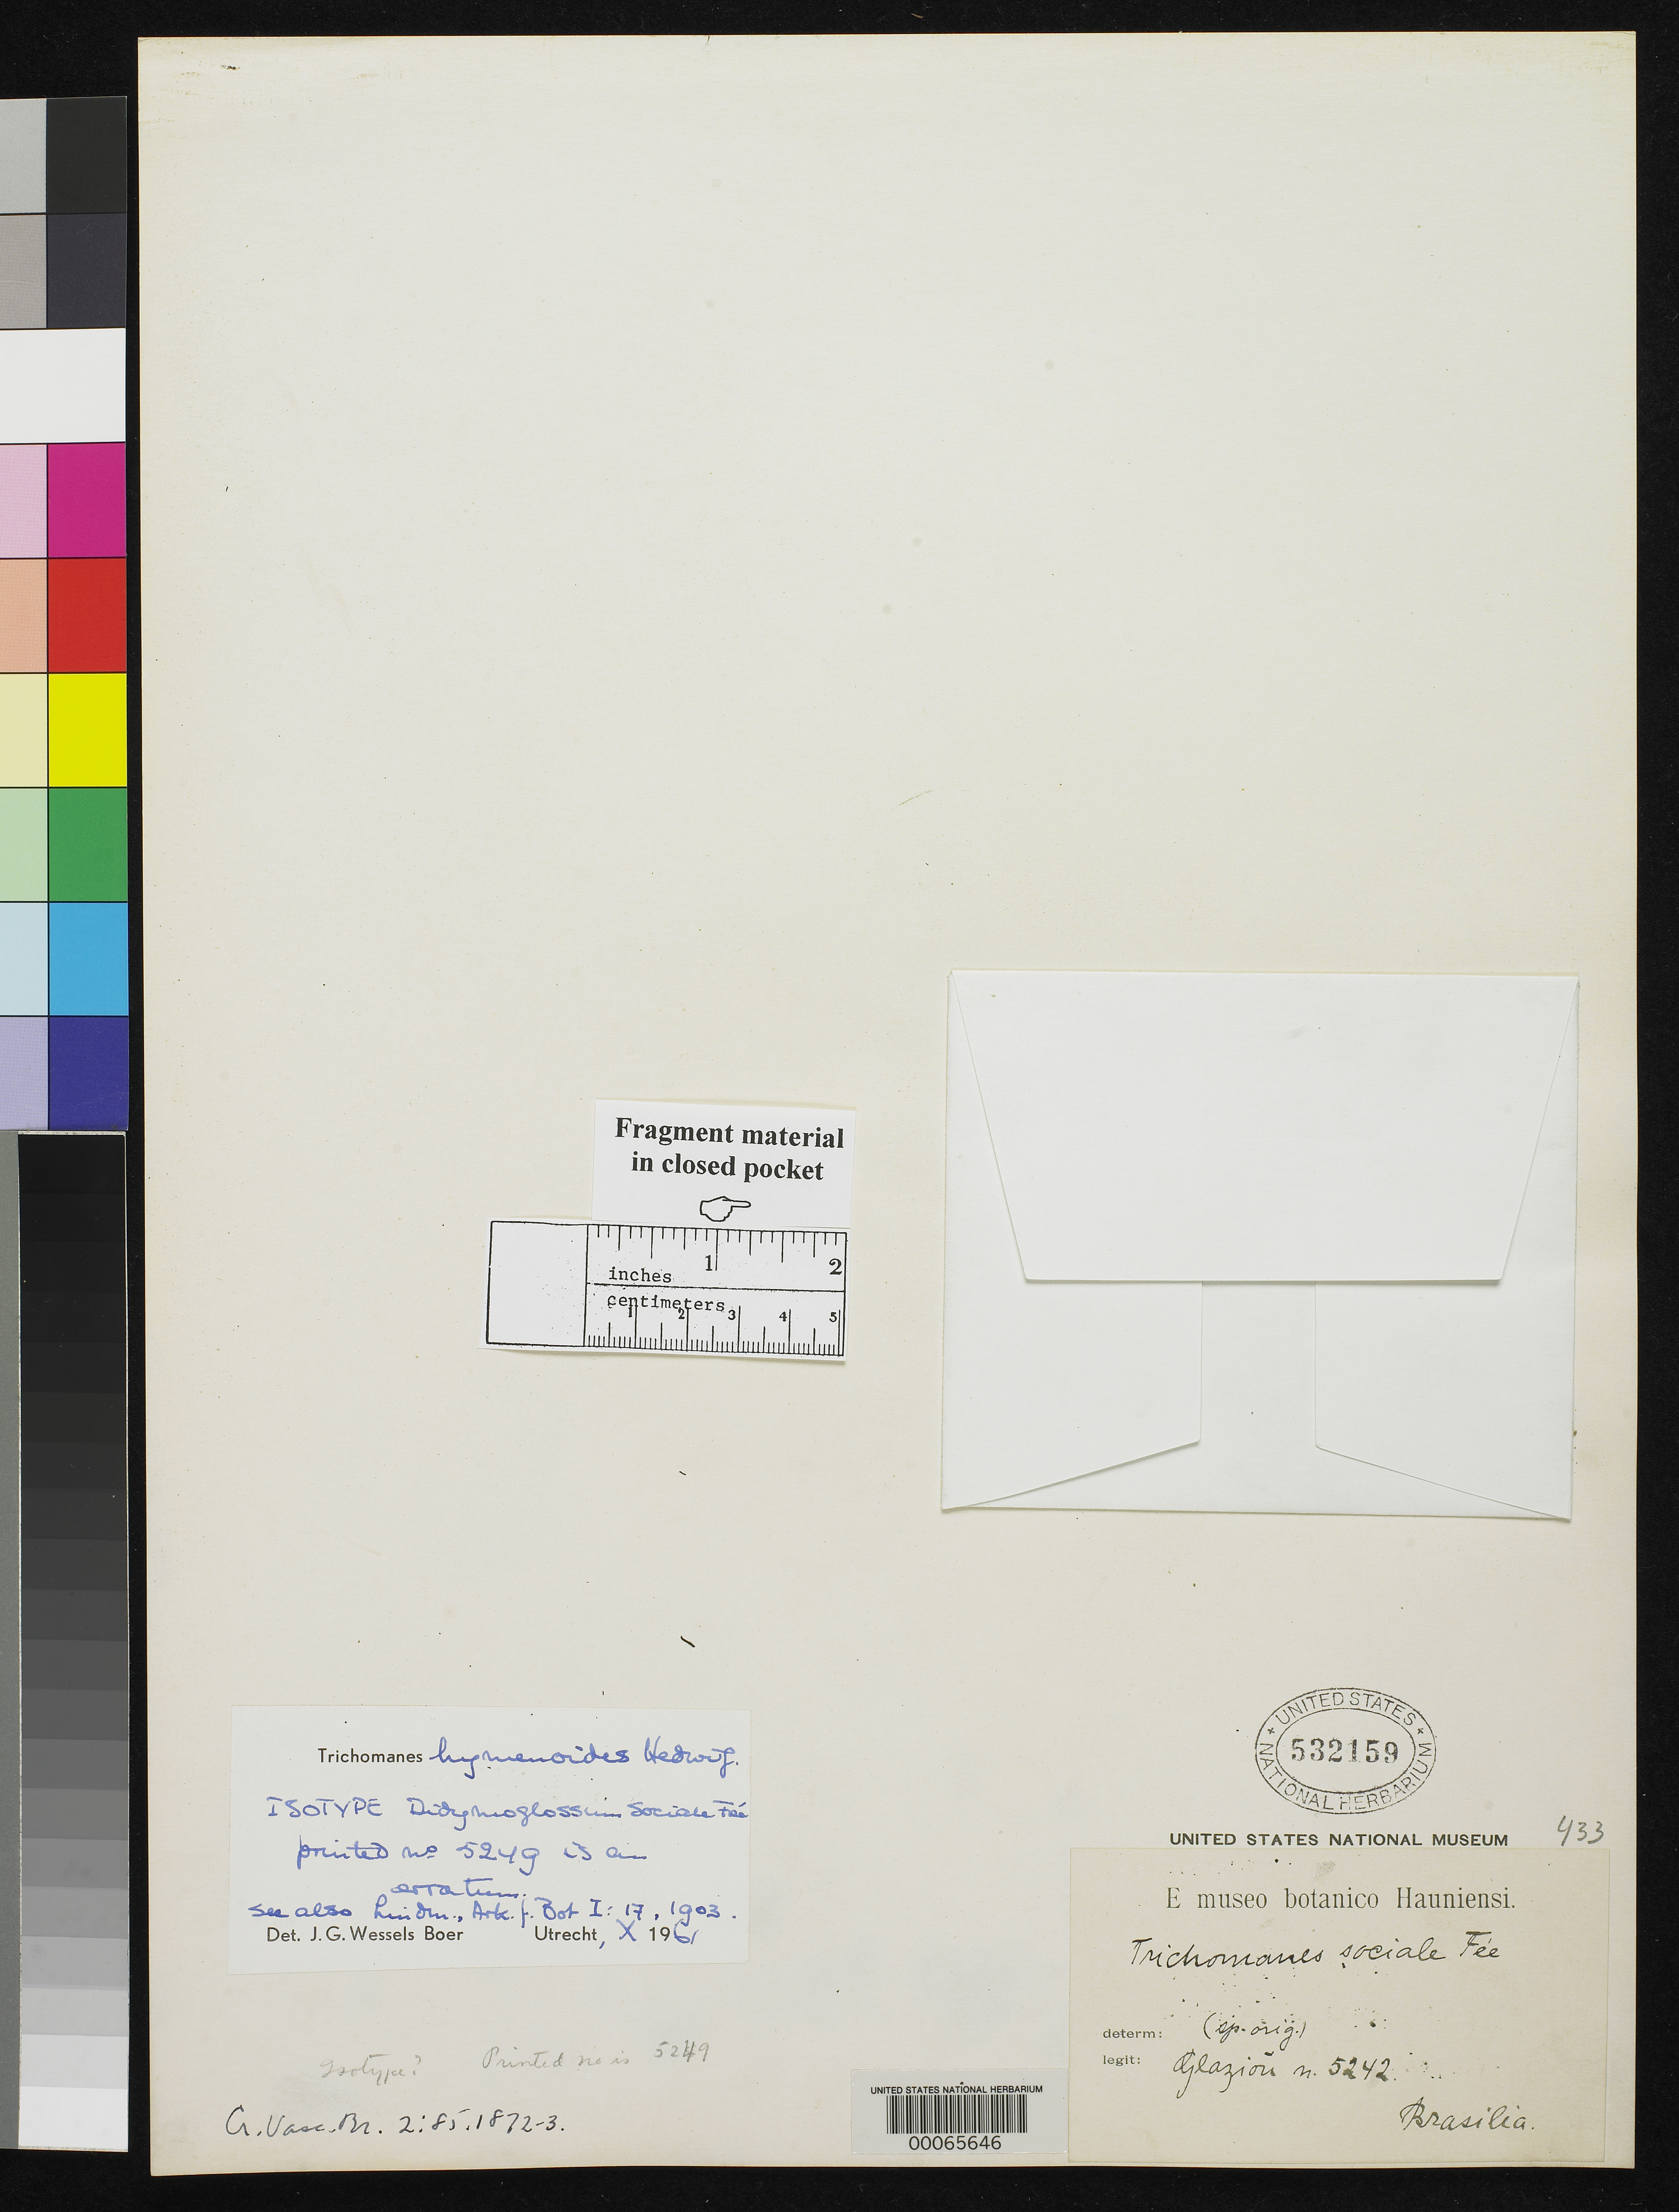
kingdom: Plantae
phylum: Tracheophyta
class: Polypodiopsida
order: Hymenophyllales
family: Hymenophyllaceae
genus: Trichomanes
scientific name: Trichomanes sociale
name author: Fée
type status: Isotype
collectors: A. F. M. Glaziou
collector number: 5242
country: Brazil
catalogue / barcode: US 532159